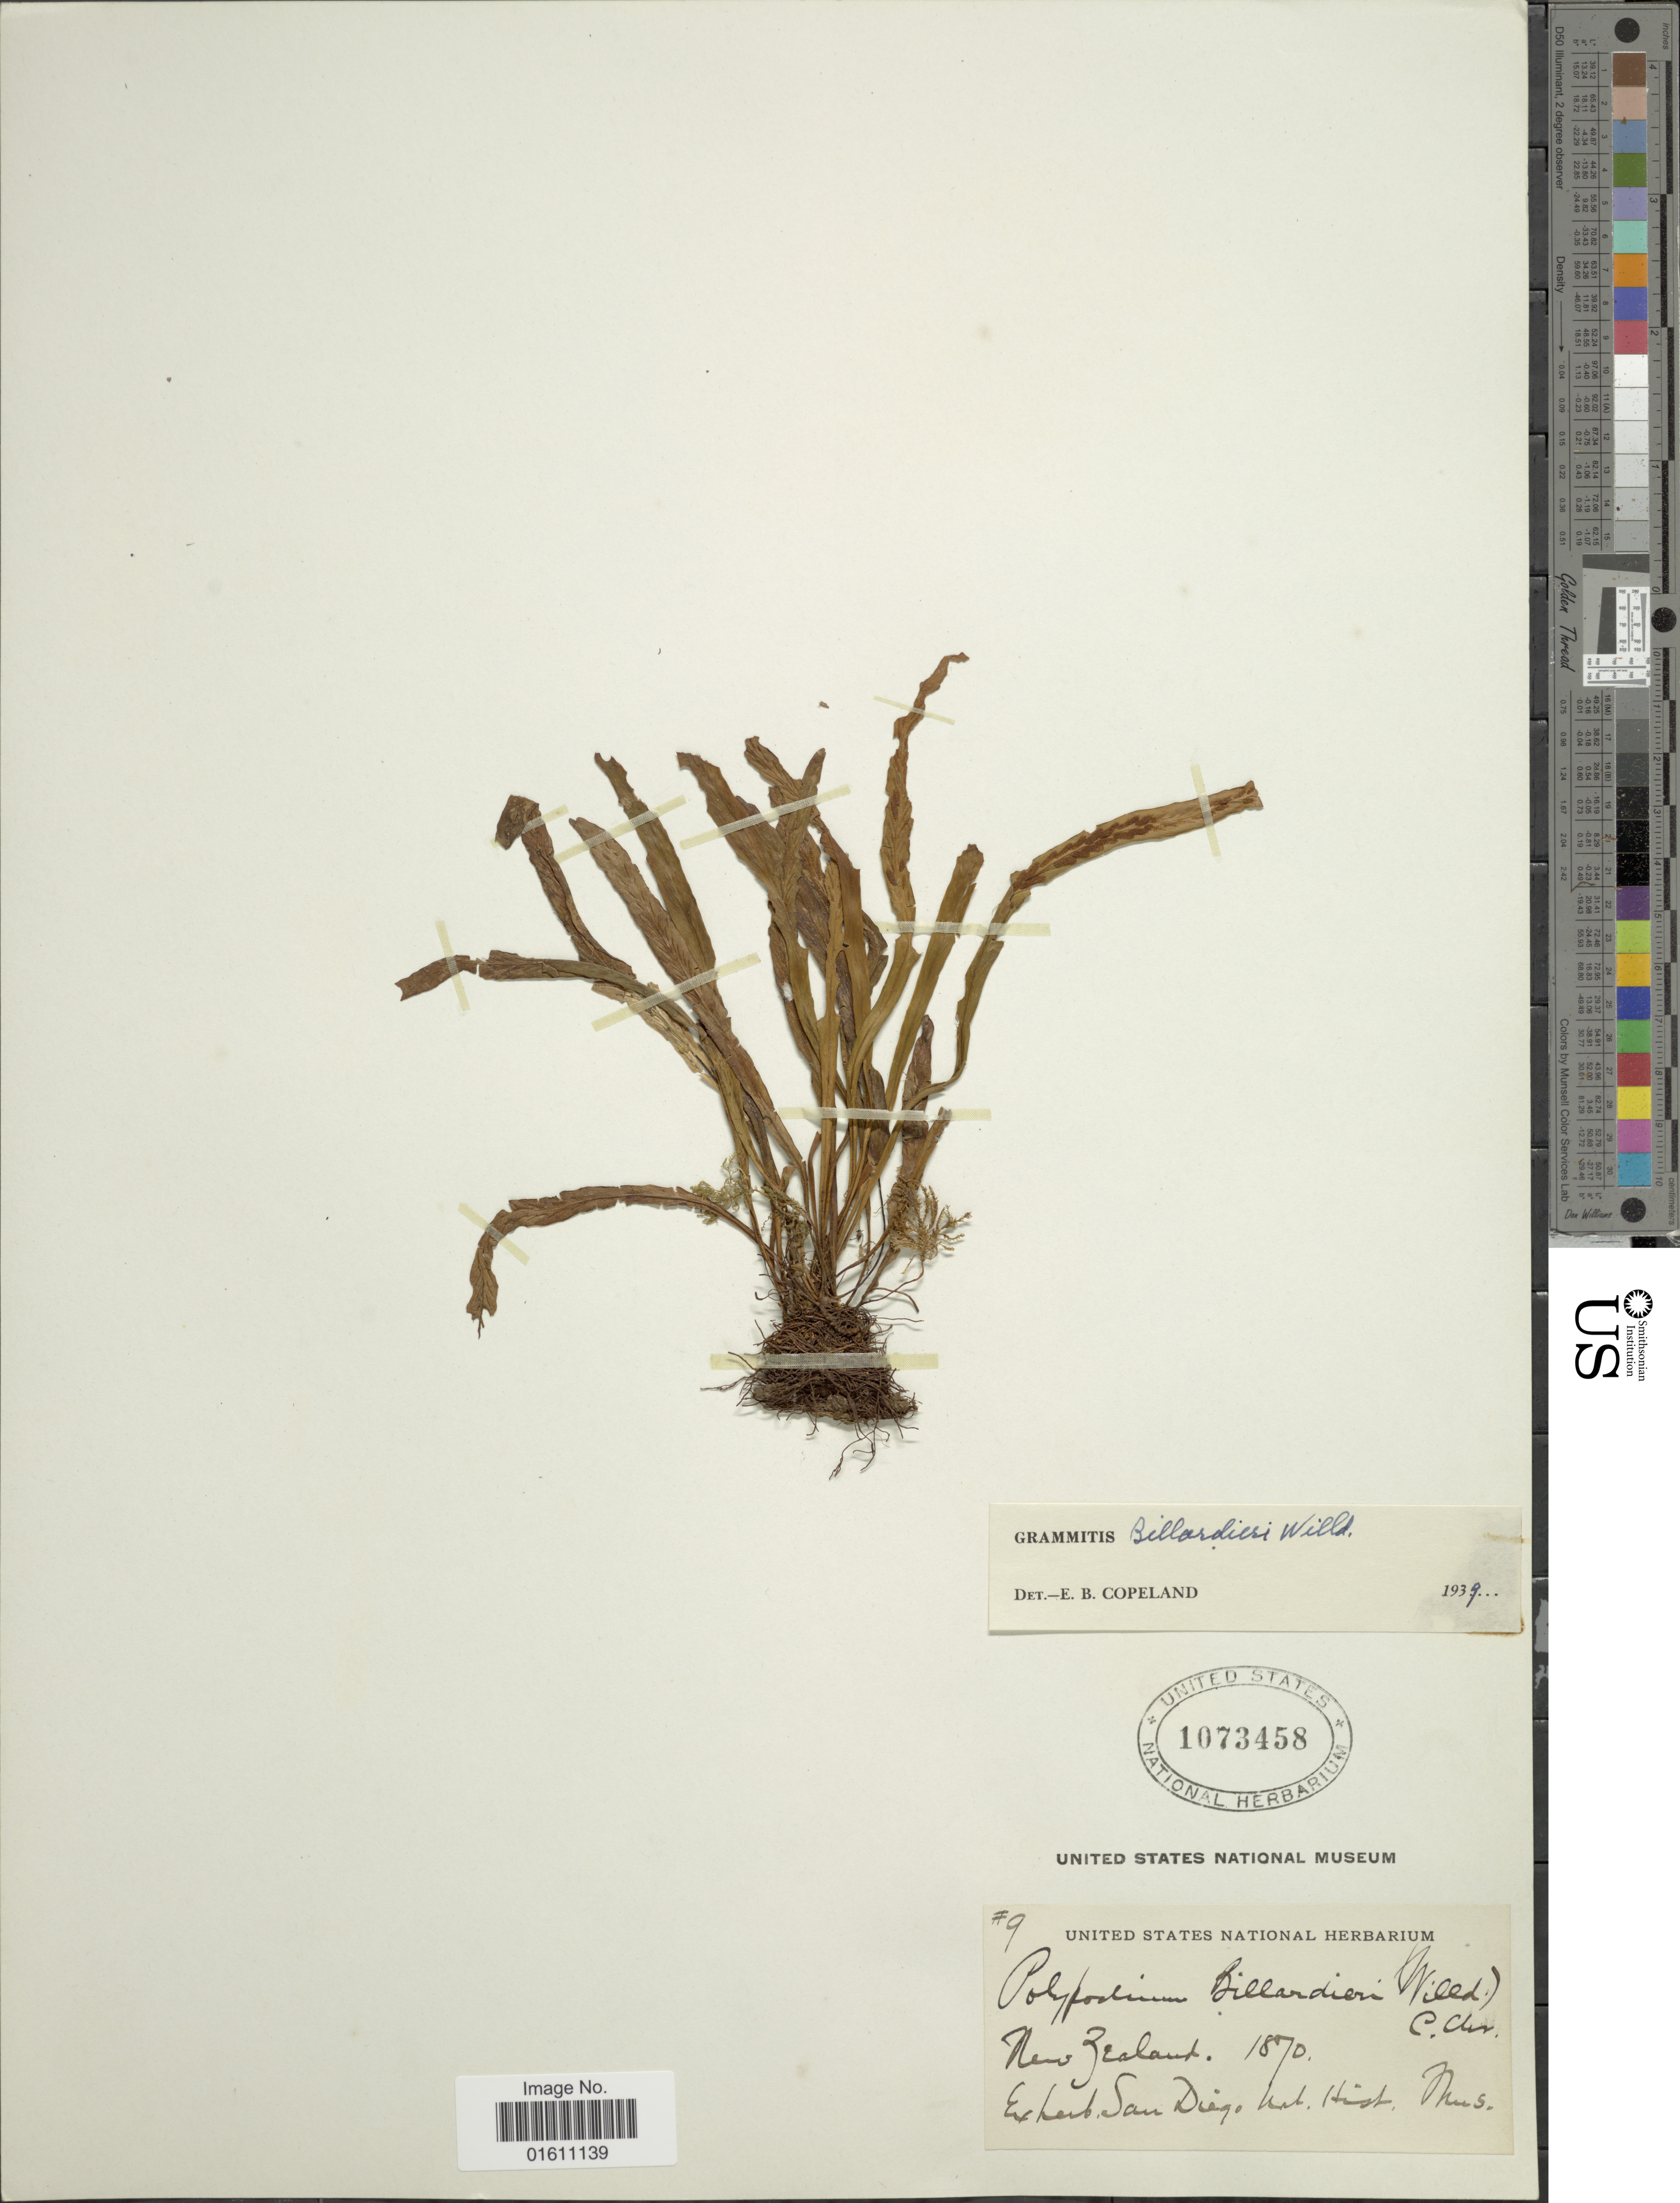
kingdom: Plantae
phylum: Tracheophyta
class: Polypodiopsida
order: Polypodiales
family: Polypodiaceae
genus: Notogrammitis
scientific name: Notogrammitis billardierei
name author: (Willd.) Parris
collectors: ex herb. San Diego Nat Hist. Mus.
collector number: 9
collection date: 1870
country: New Zealand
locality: New Zealand.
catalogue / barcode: US 1073458